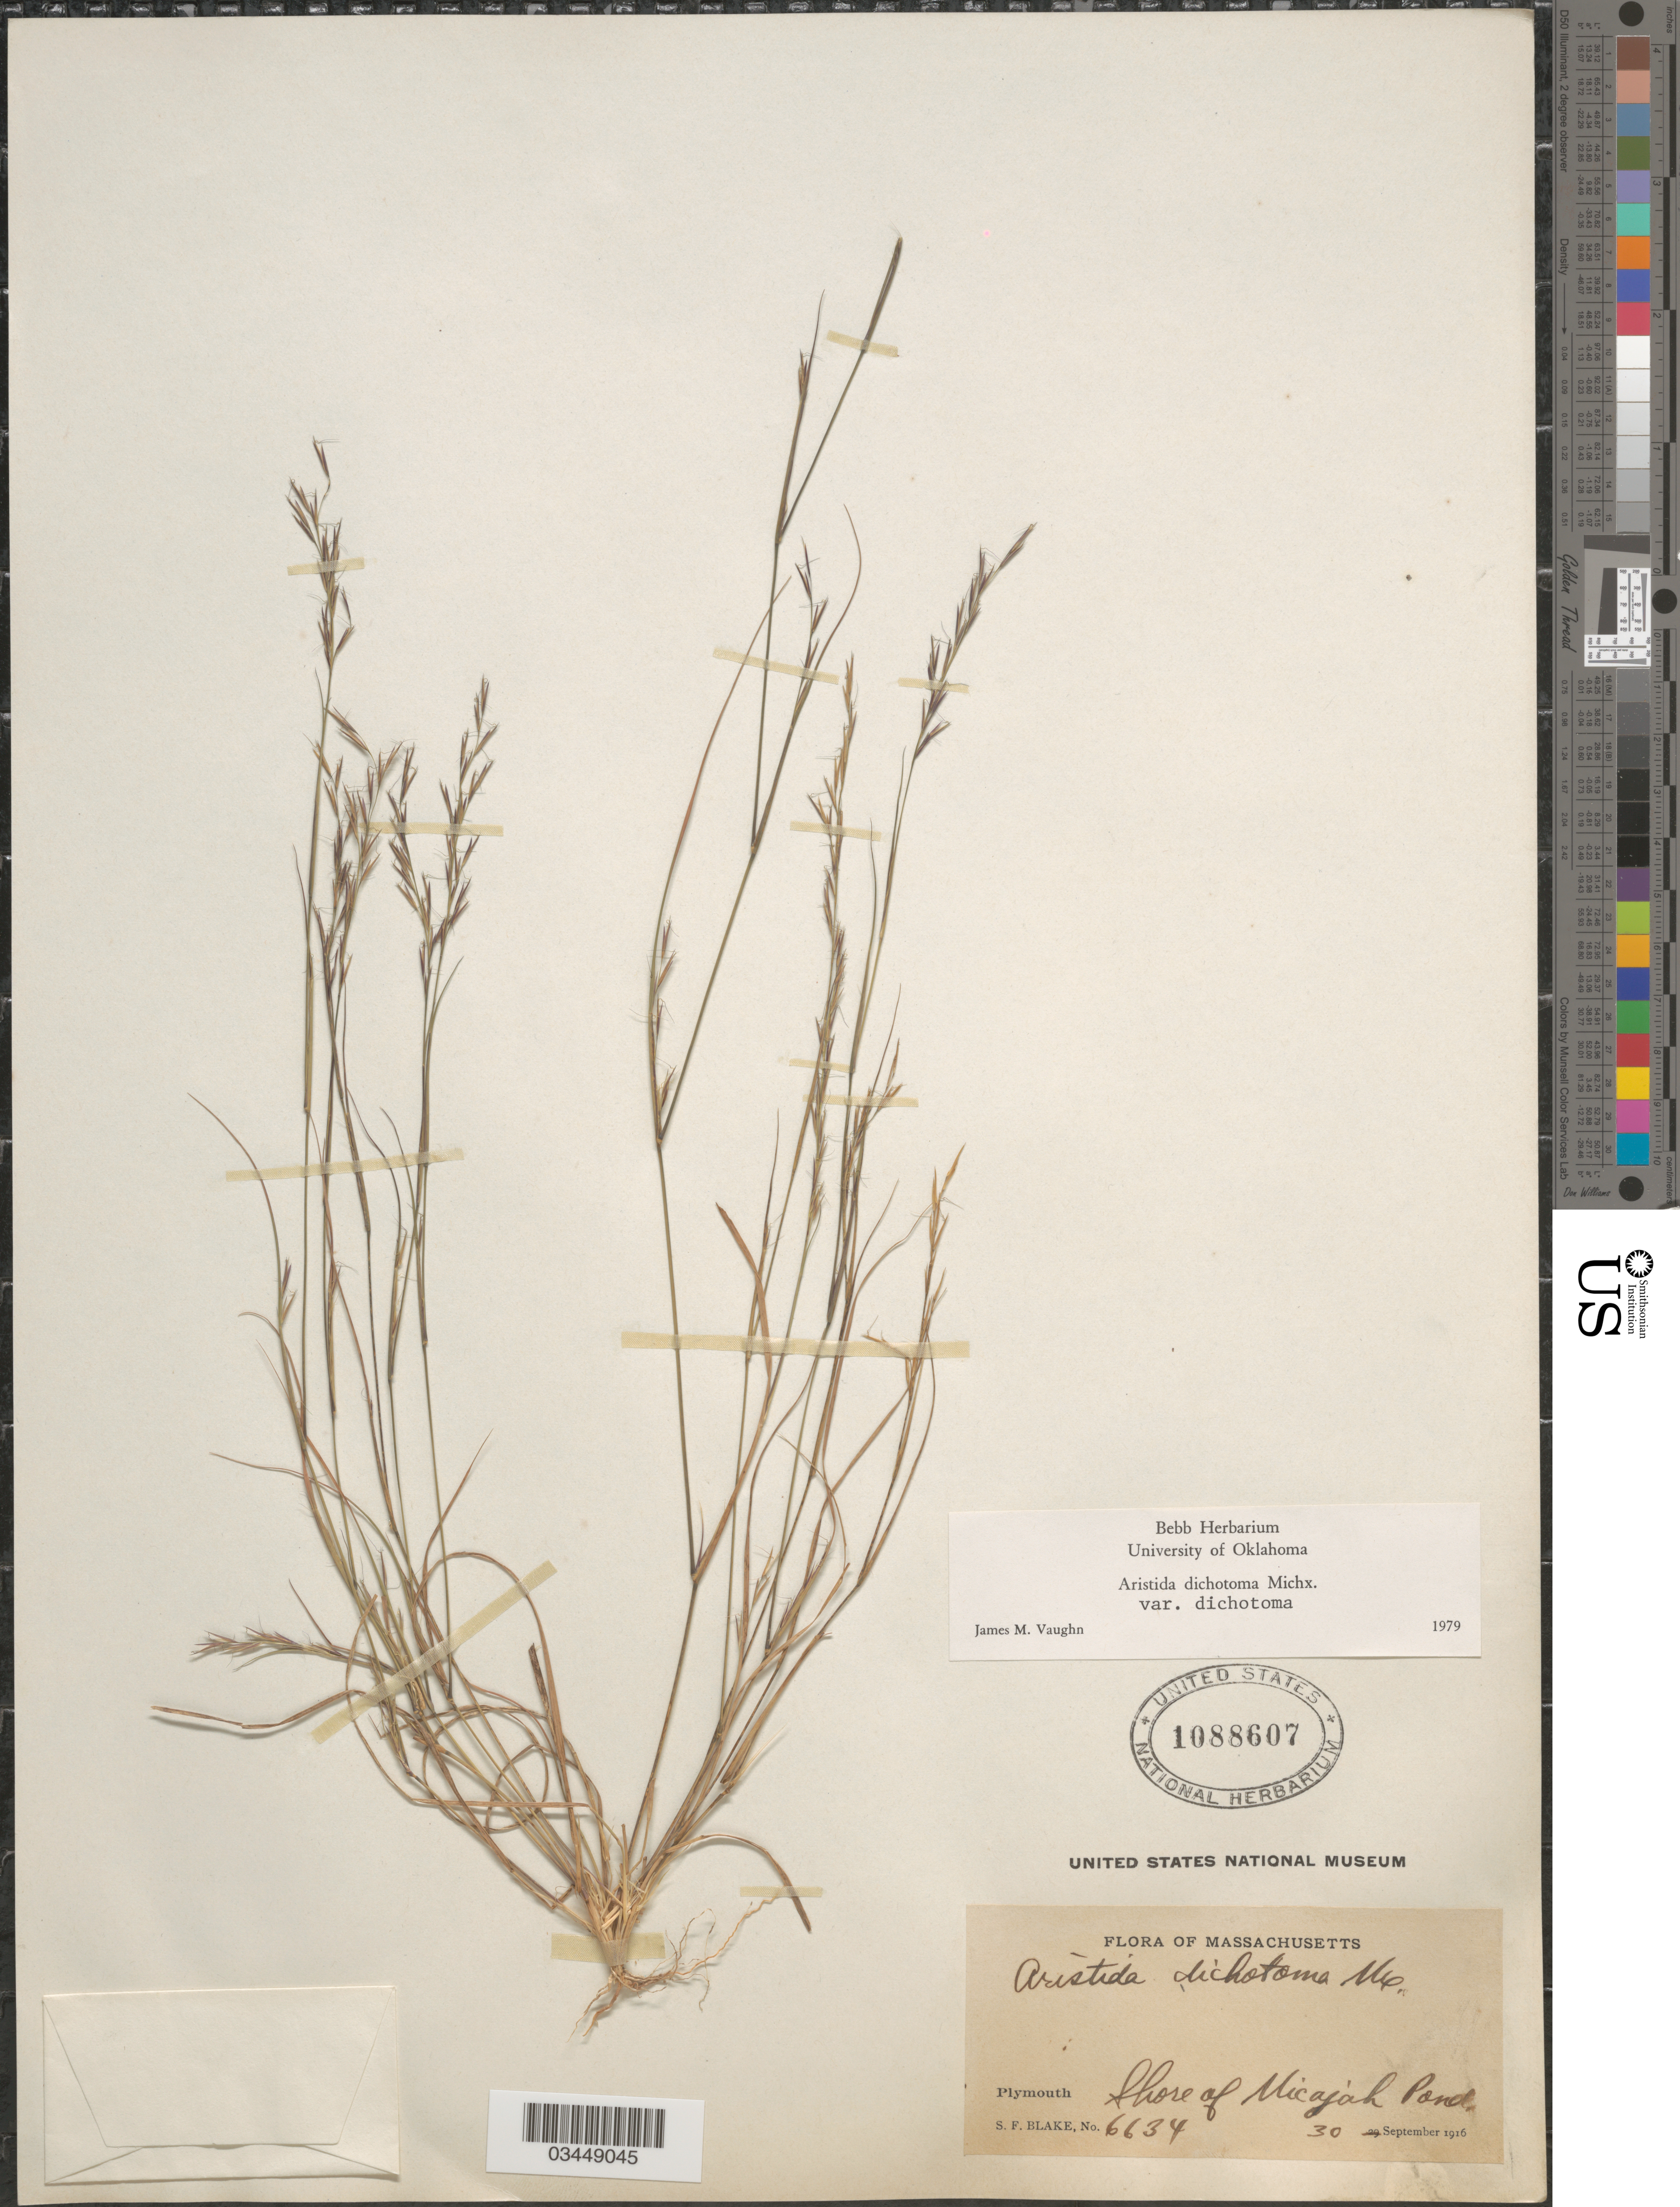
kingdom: Plantae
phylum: Tracheophyta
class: Liliopsida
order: Poales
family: Poaceae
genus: Aristida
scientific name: Aristida dichotoma var. dichotoma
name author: Michx.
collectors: S. Blake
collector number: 6634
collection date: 1916-09-30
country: United States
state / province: Massachusetts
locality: Plymouth. Shore of Micajah Pond.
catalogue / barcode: US 1088607